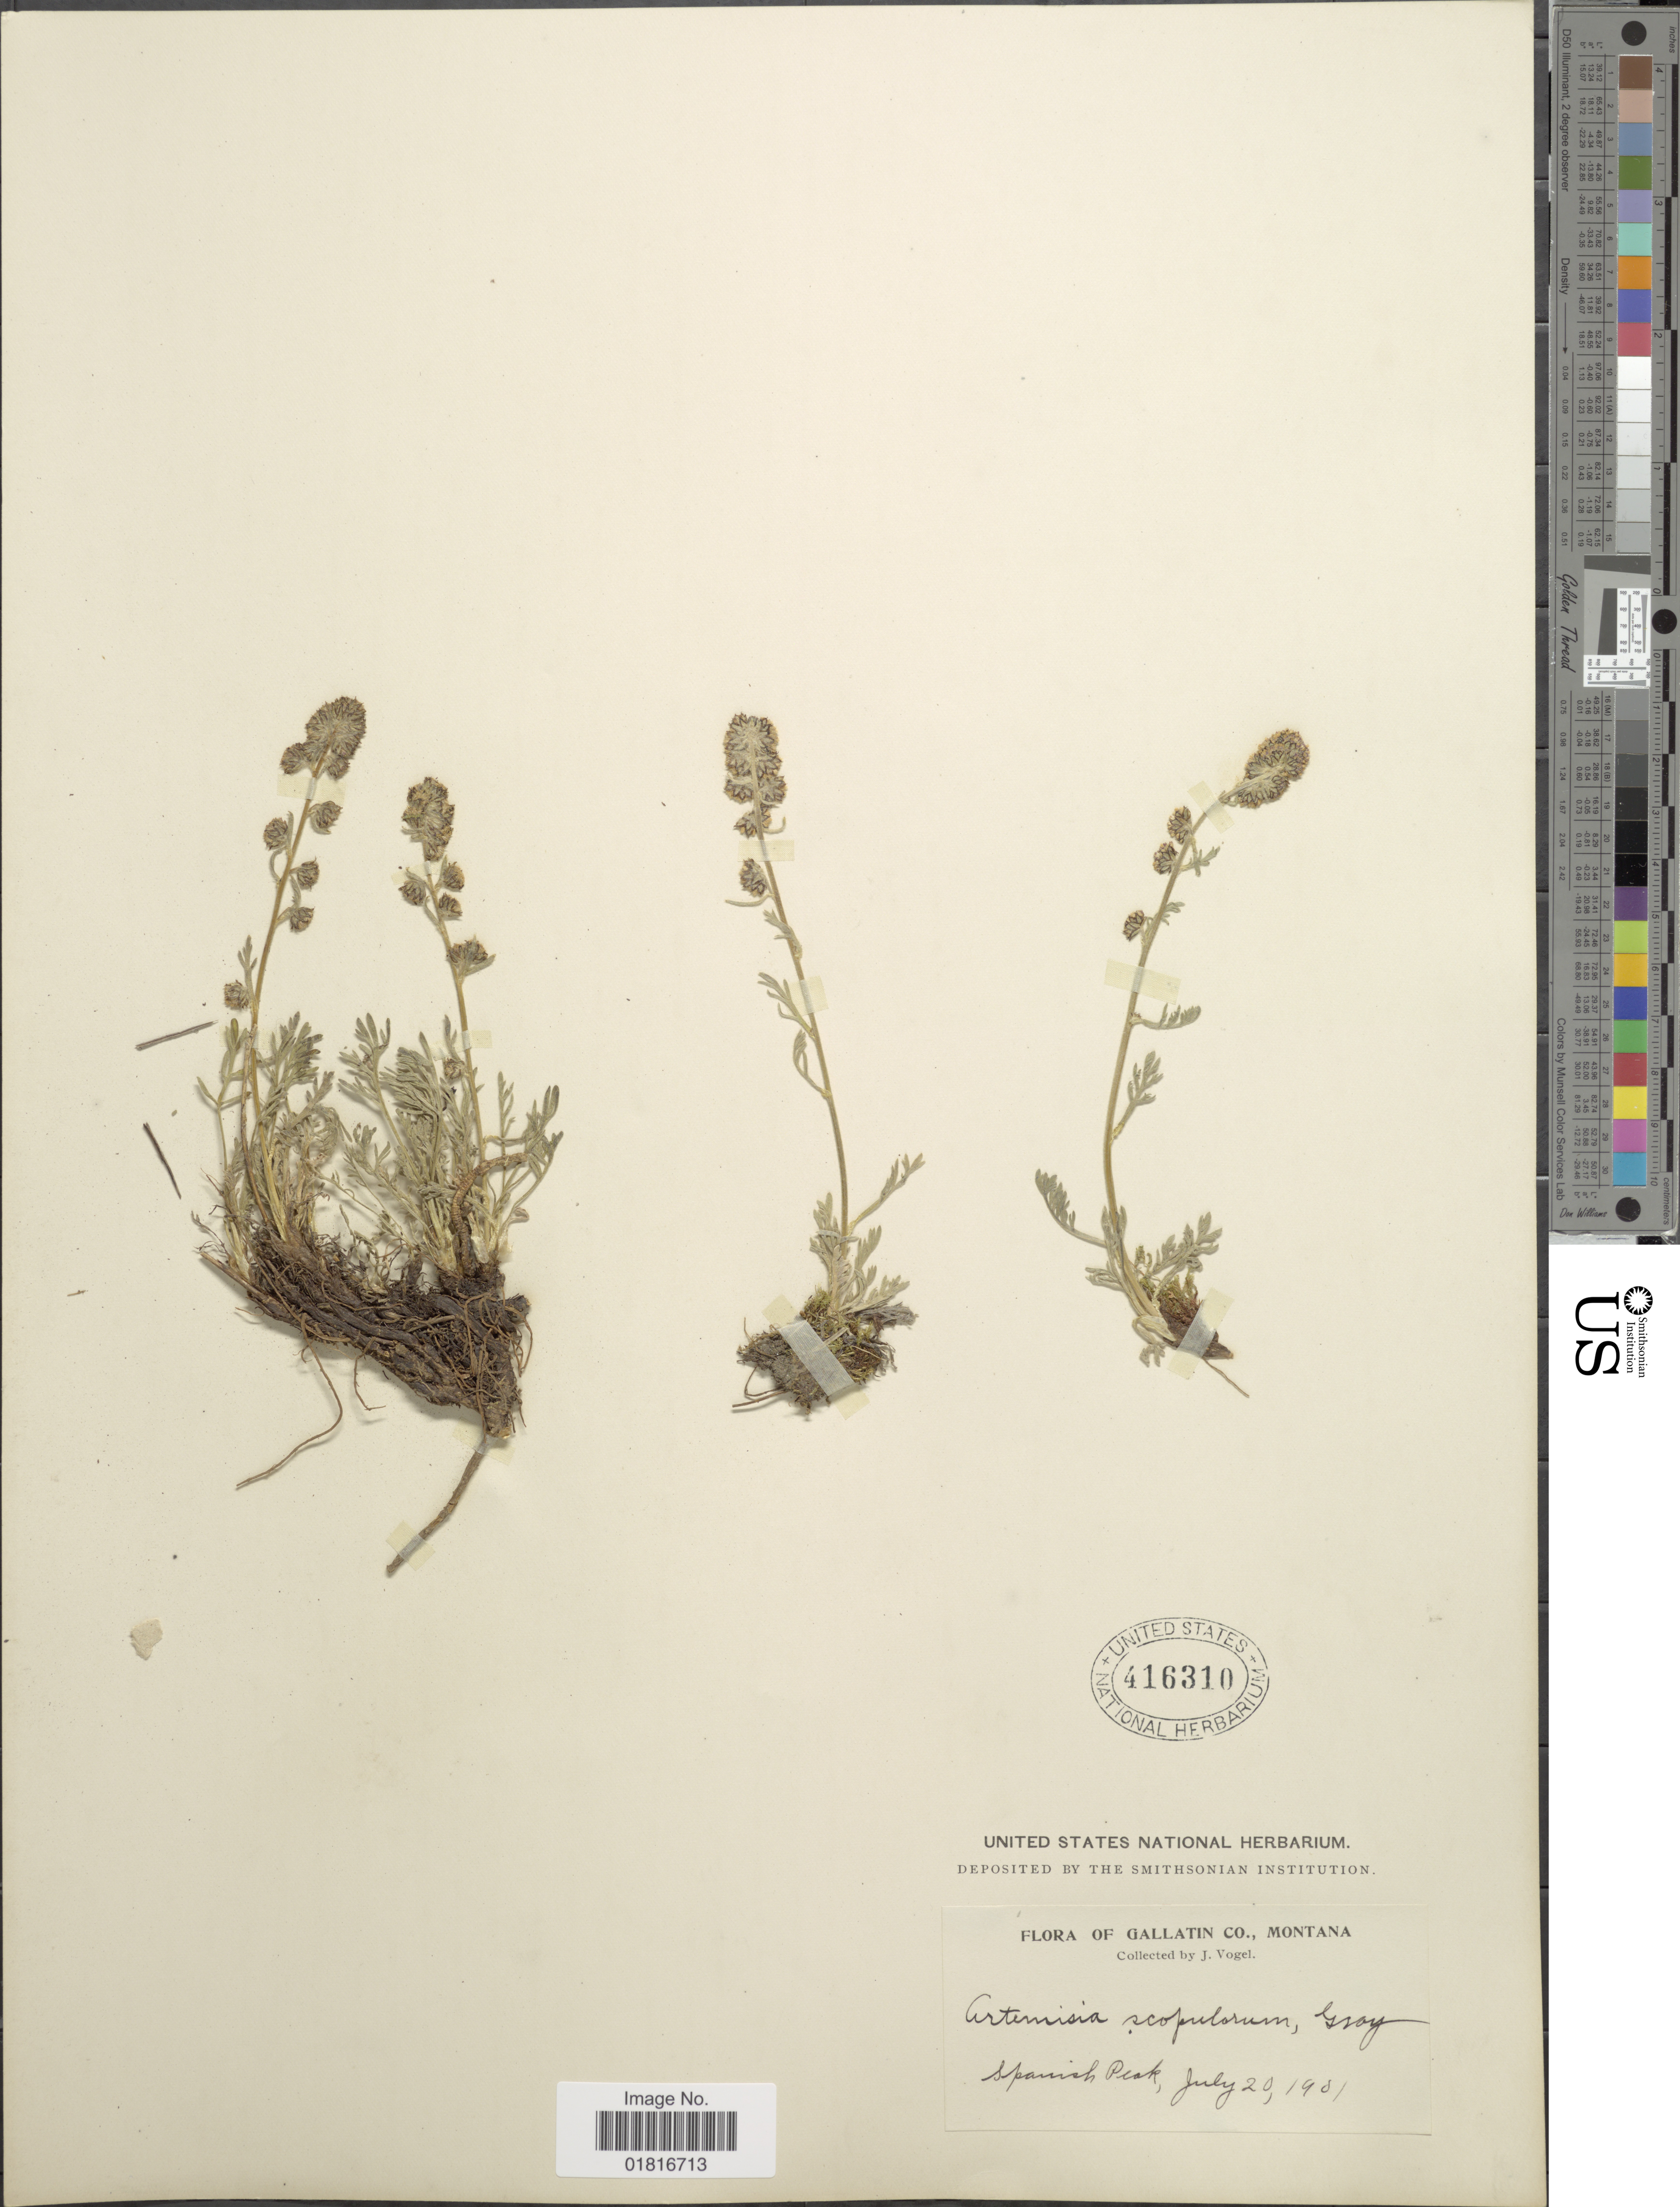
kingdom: Plantae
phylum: Tracheophyta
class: Magnoliopsida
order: Asterales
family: Asteraceae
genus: Artemisia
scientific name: Artemisia scopulorum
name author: A. Gray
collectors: J. Vogel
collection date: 1901-07-20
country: United States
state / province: Montana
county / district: Gallatin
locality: Spanish Peak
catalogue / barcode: US 416310